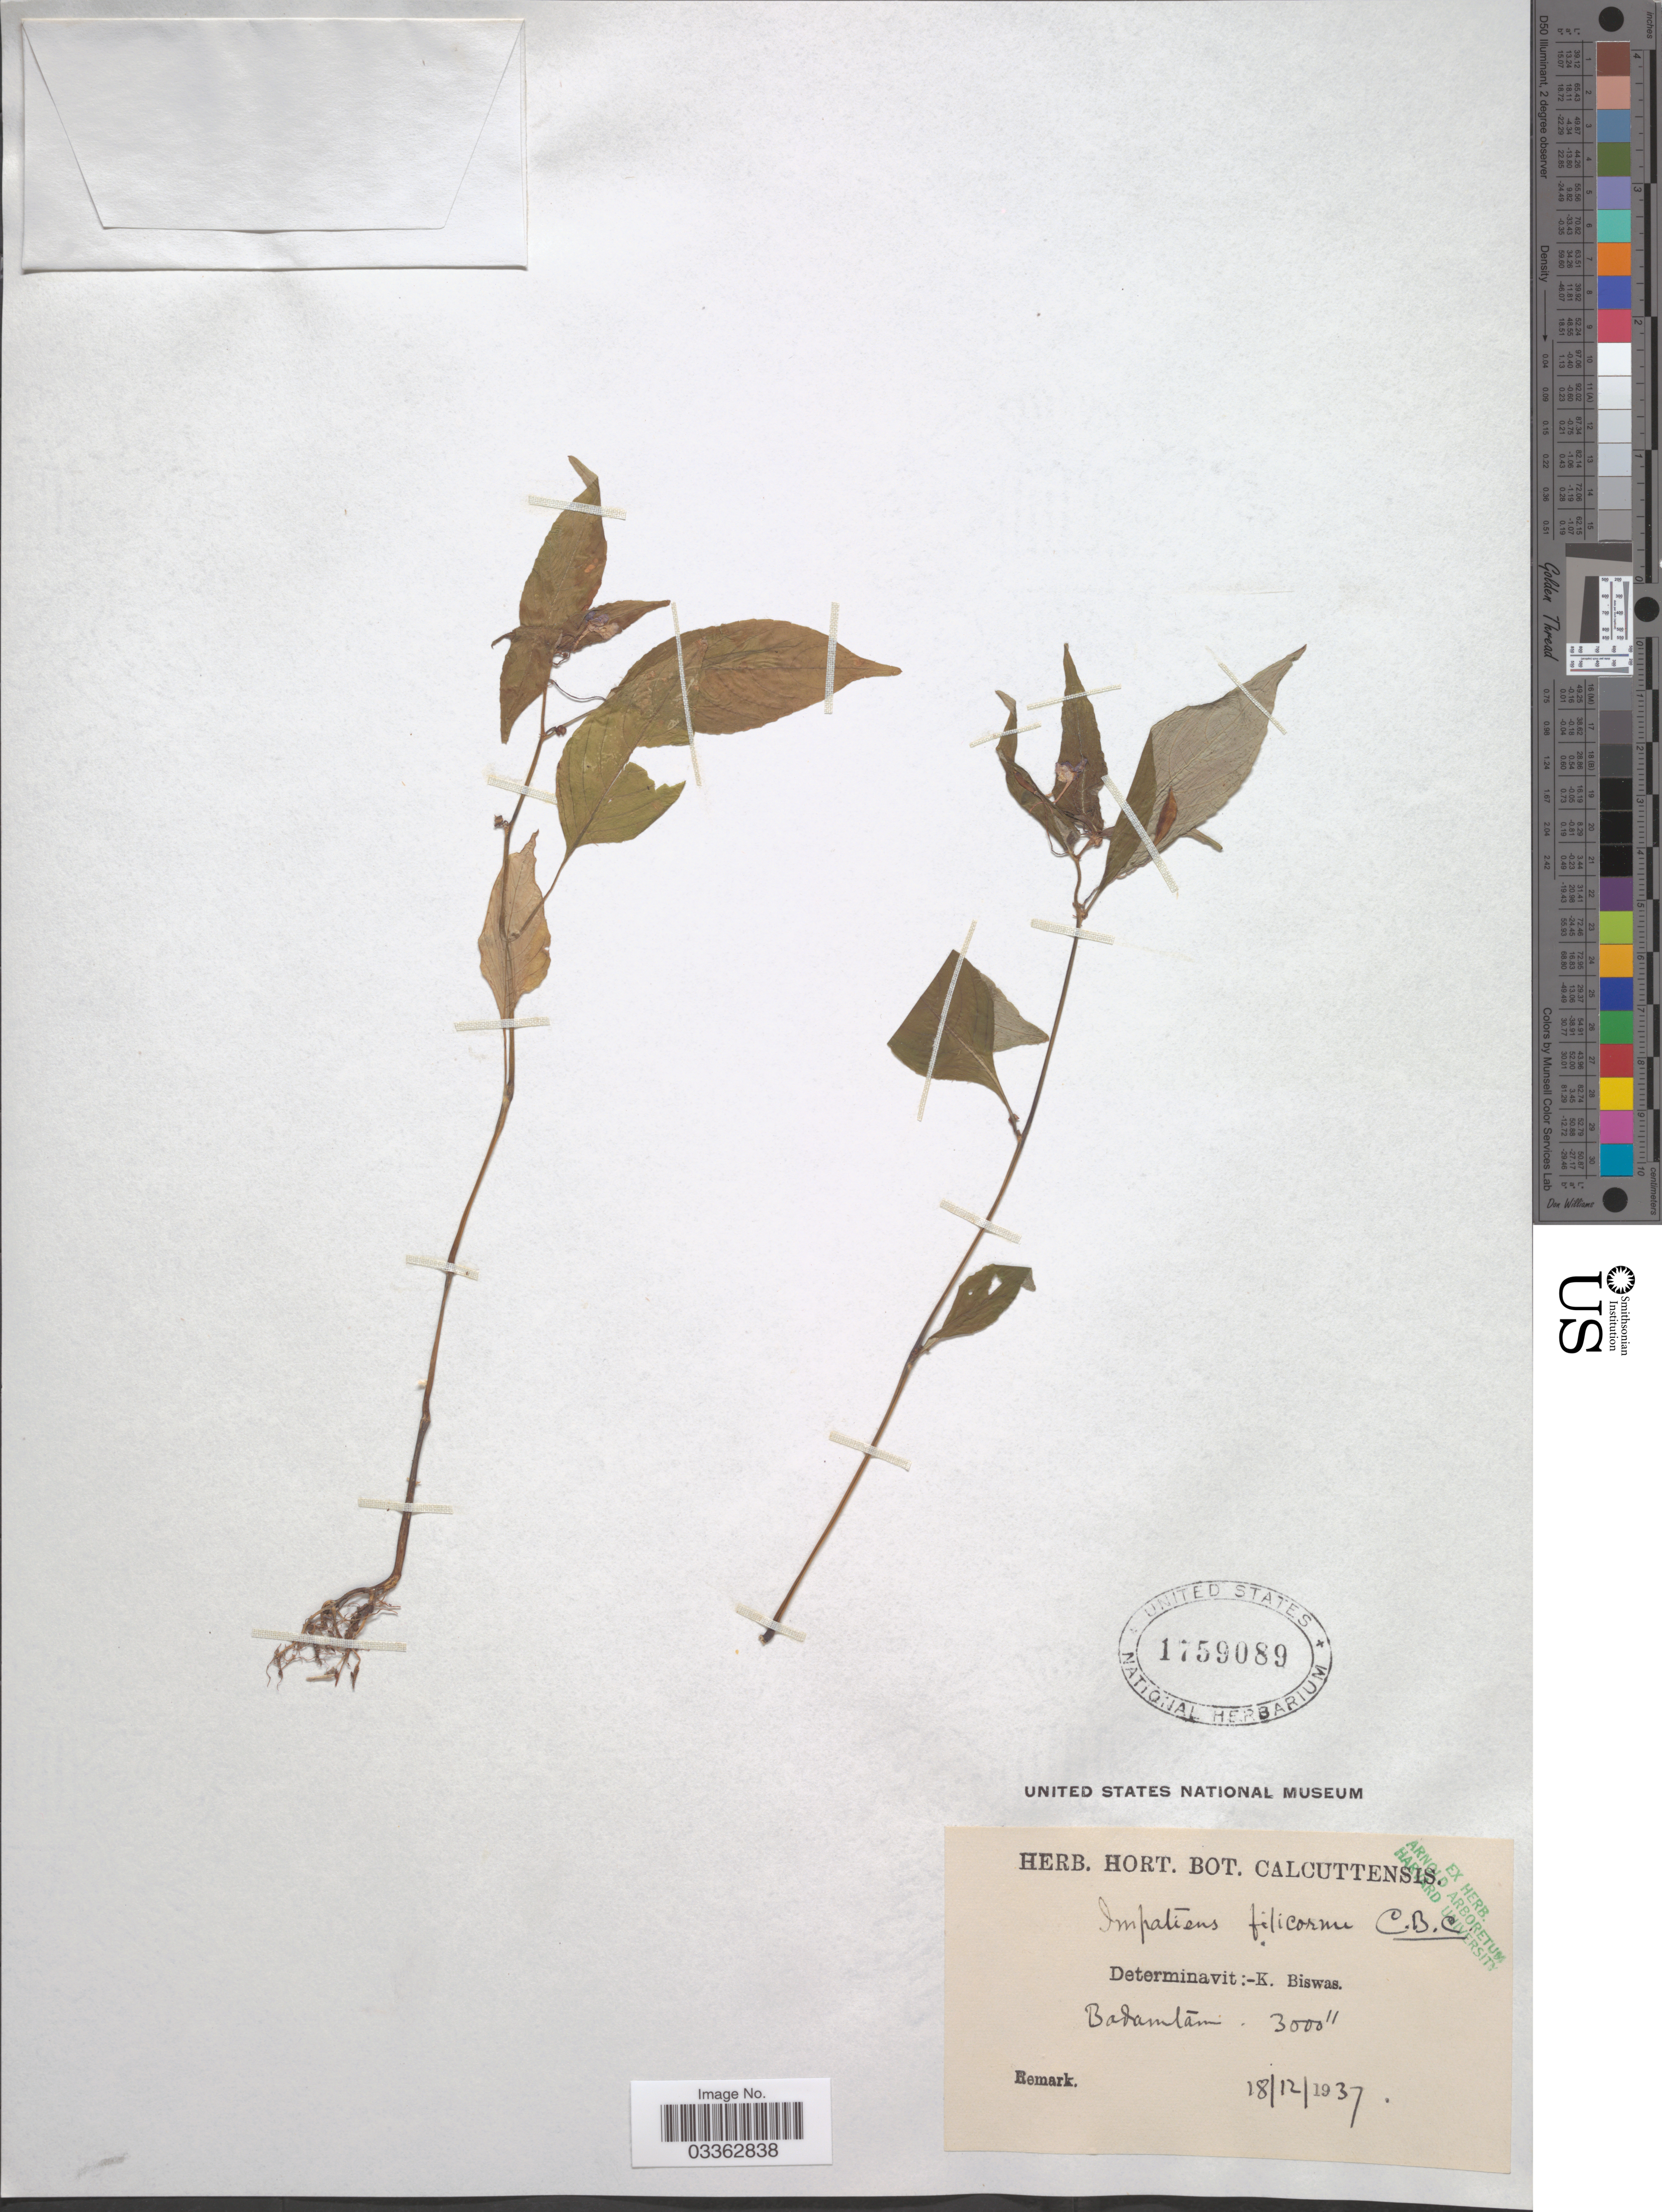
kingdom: Plantae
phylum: Tracheophyta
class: Magnoliopsida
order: Ericales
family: Balsaminaceae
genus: Impatiens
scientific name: Impatiens filicornu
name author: Hook. f.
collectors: ex Herb. Hort. Bot. Calcuttensis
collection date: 1937-12-18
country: India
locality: Badamtam. [interpreted]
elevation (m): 914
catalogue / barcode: US 1759089